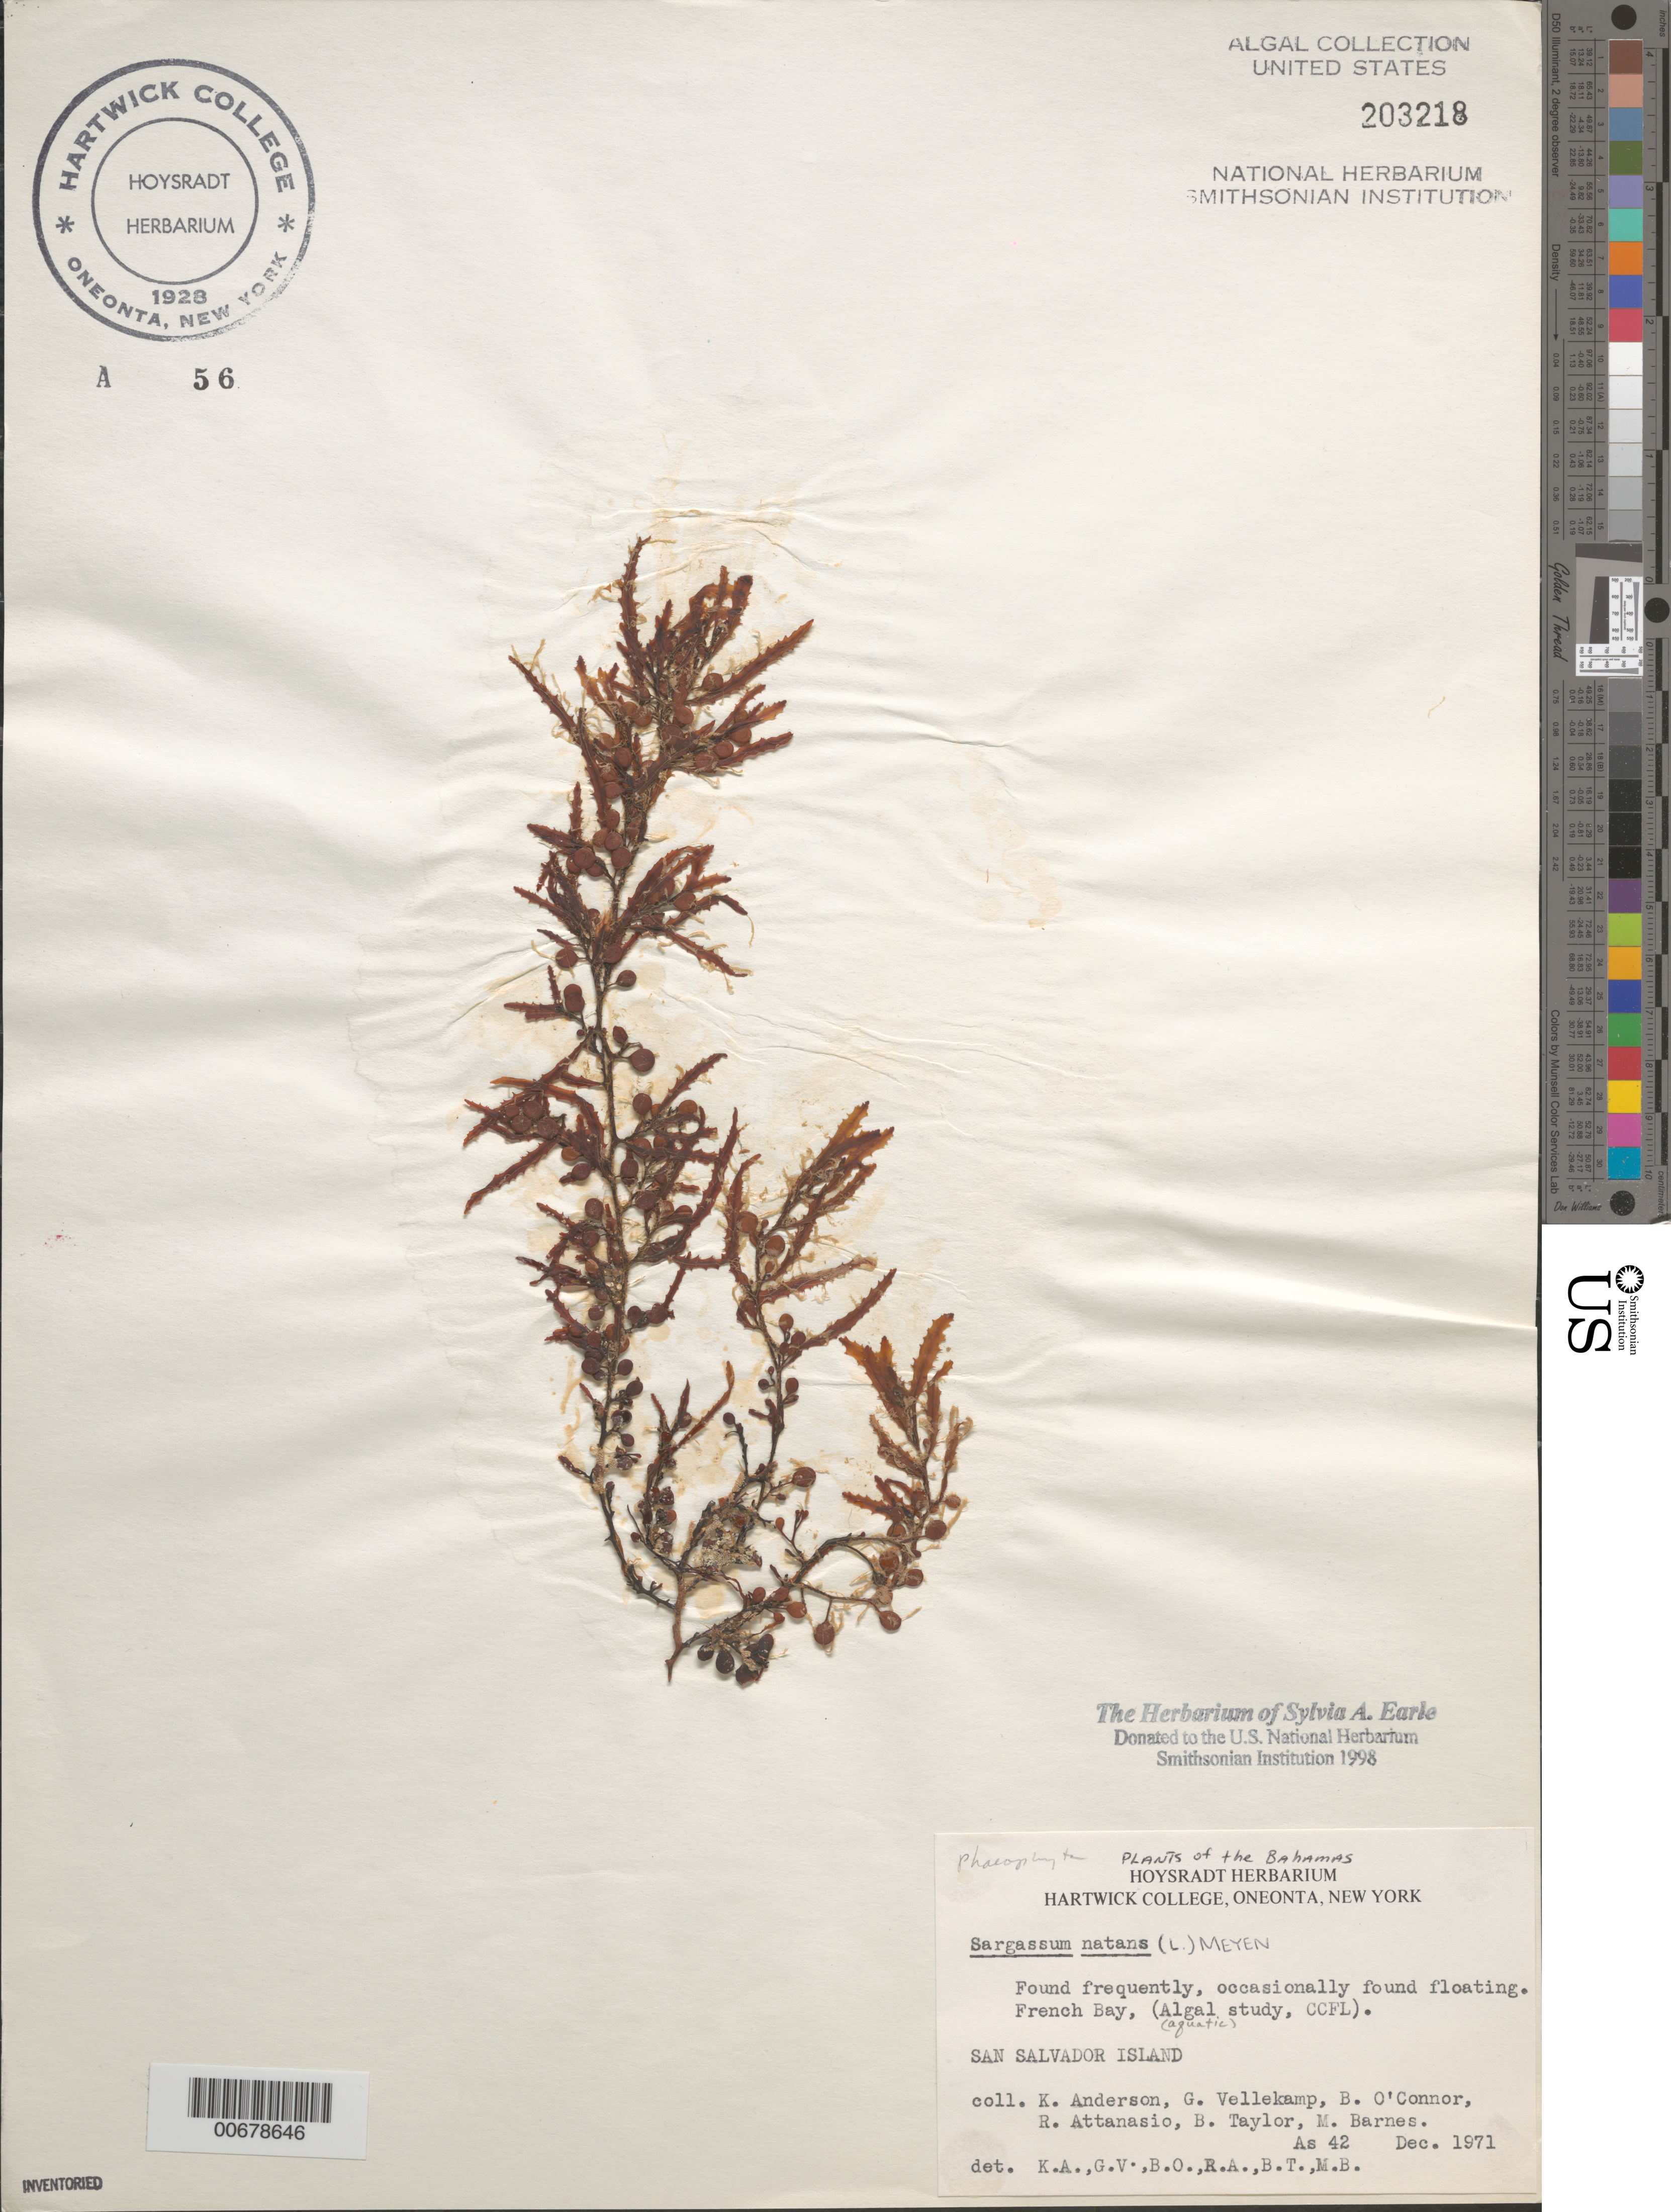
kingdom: Chromista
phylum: Ochrophyta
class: Phaeophyceae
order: Fucales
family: Sargassaceae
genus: Sargassum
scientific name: Sargassum natans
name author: (L.) Gaillon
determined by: Anderson, K.; et al.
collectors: K. Anderson, G. Vellekamp, B. O'Connor, R. Attanasio, B. Taylor & M. Barnes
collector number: As 42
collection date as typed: Dec 1971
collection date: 1971-12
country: Bahamas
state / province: San Salvador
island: San Salvador Island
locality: French Bay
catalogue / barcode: US 203218